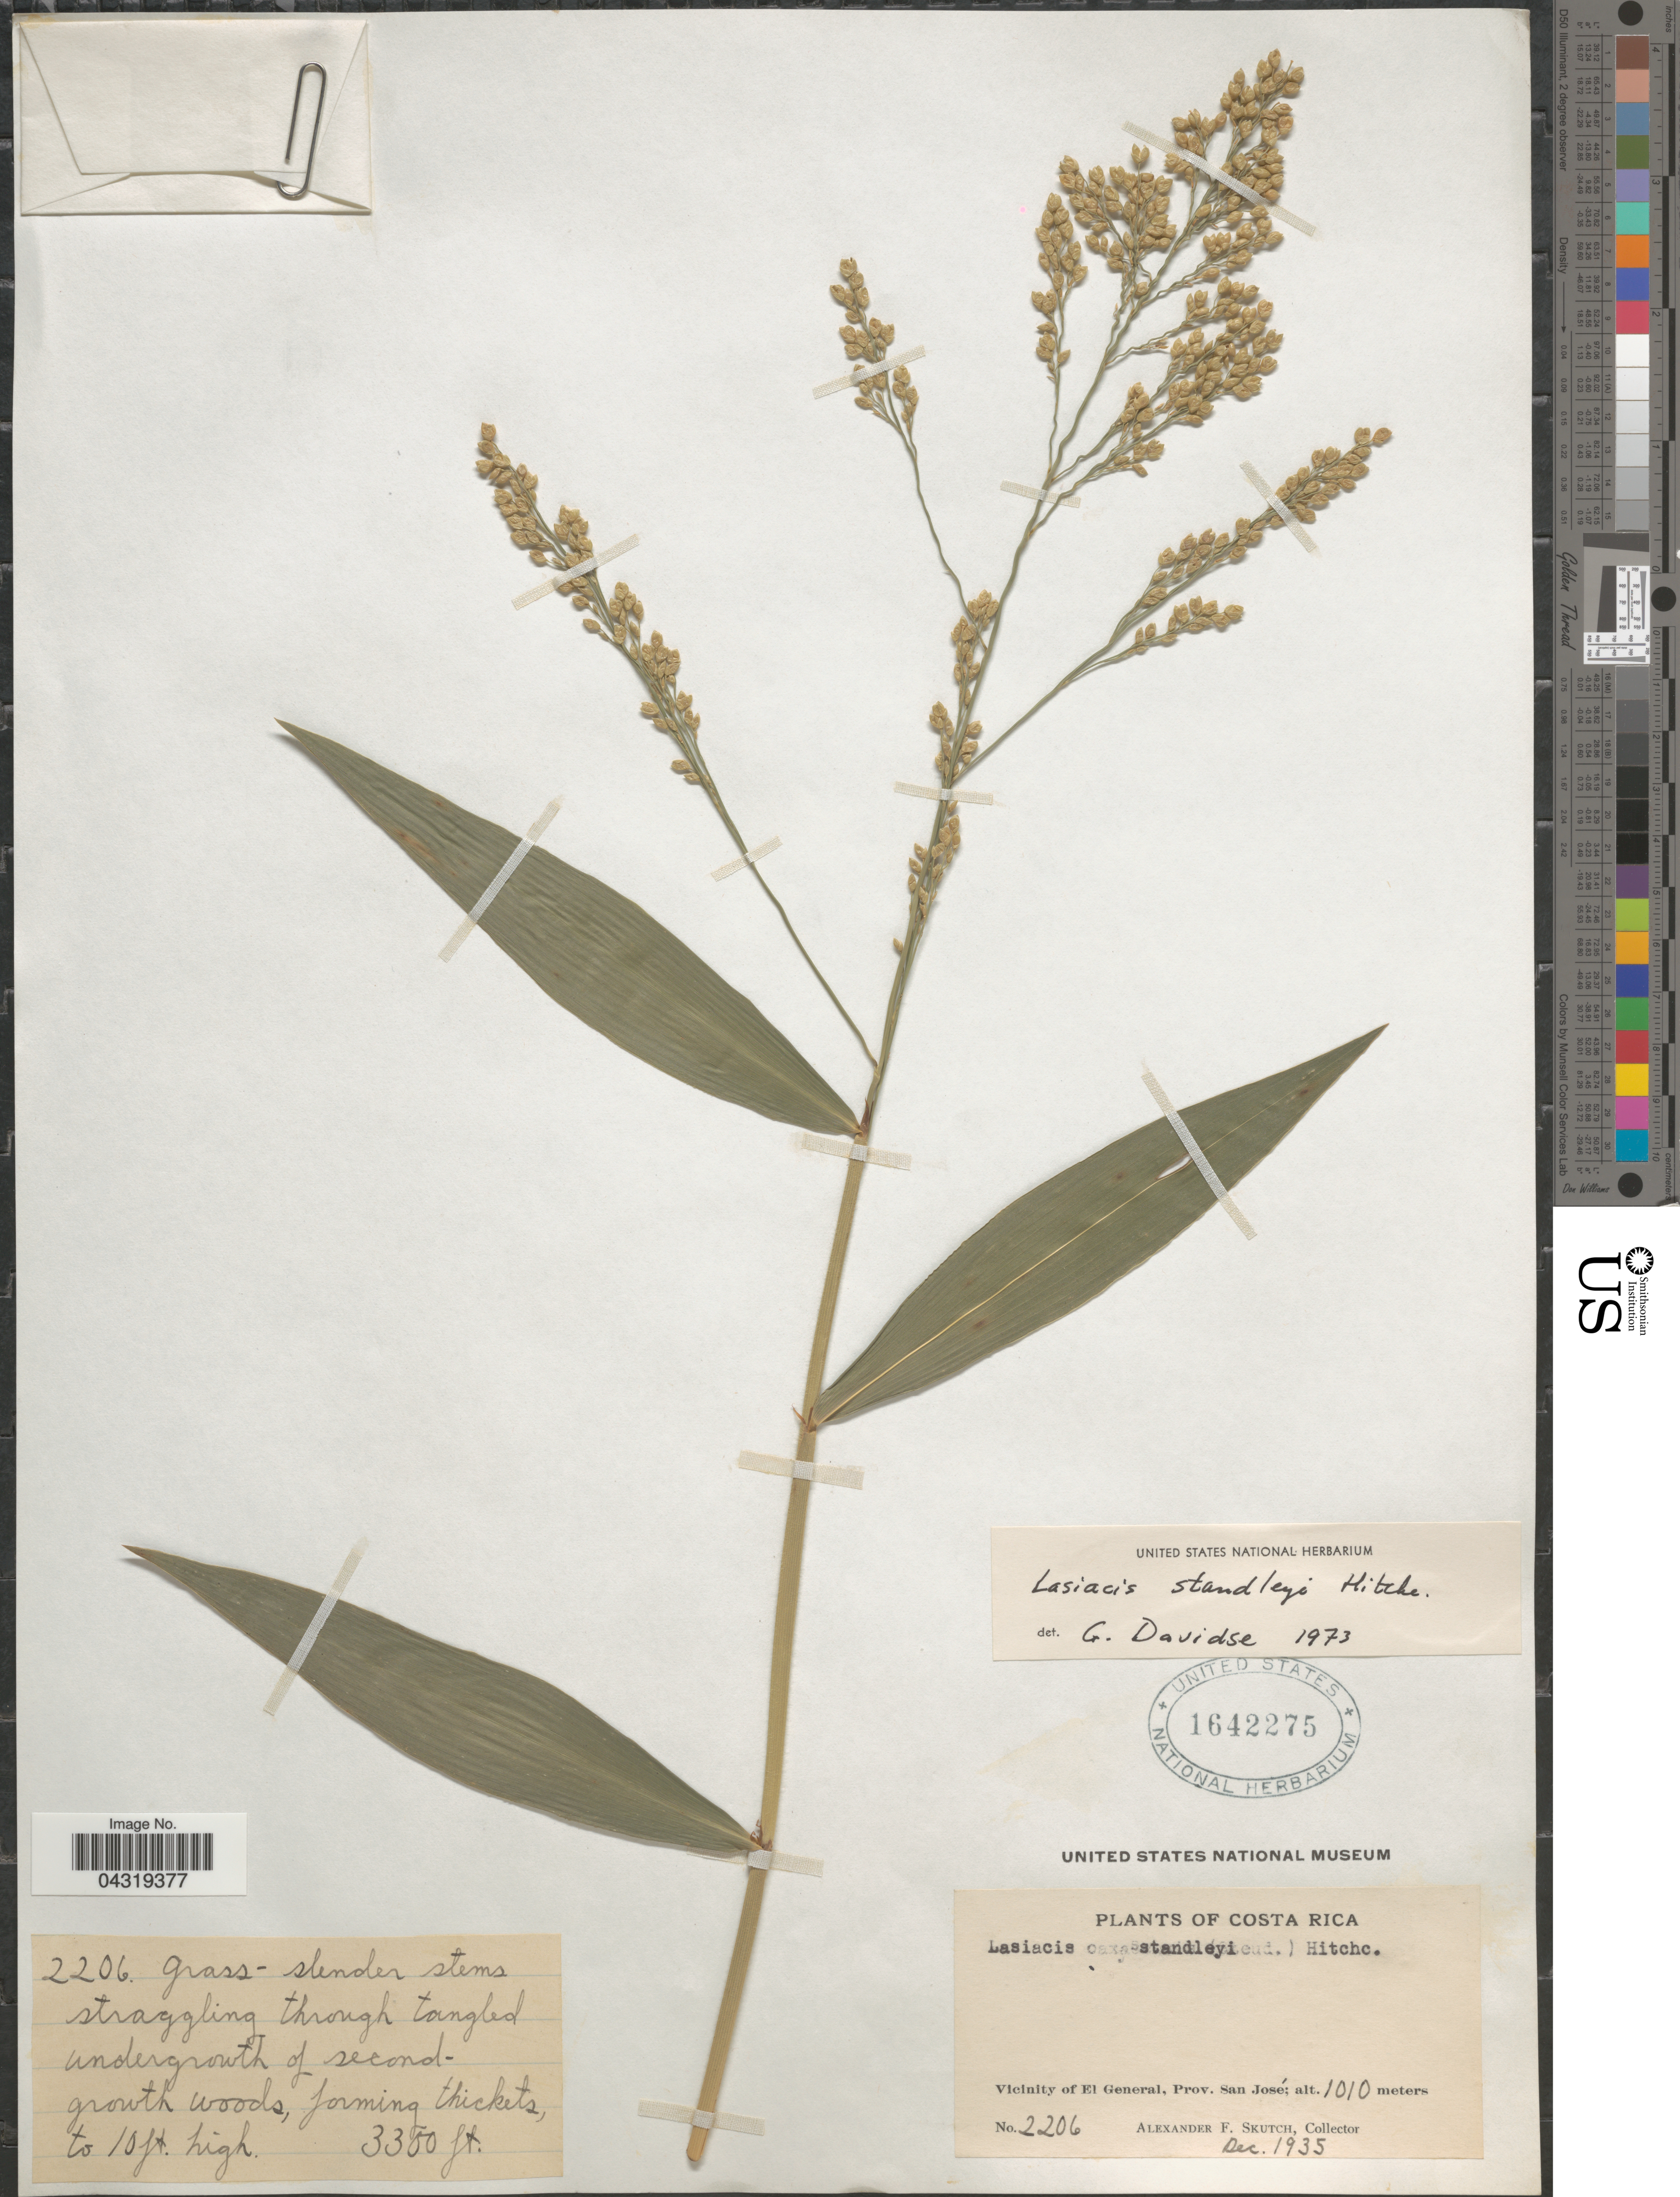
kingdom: Plantae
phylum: Tracheophyta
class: Liliopsida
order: Poales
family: Poaceae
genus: Lasiacis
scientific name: Lasiacis standleyi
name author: Hitchc.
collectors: A. F. Skutch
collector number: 2206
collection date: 1935-12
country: Costa Rica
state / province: San José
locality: Vicinity of El General, Prov. San José.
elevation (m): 1010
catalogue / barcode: US 1642275